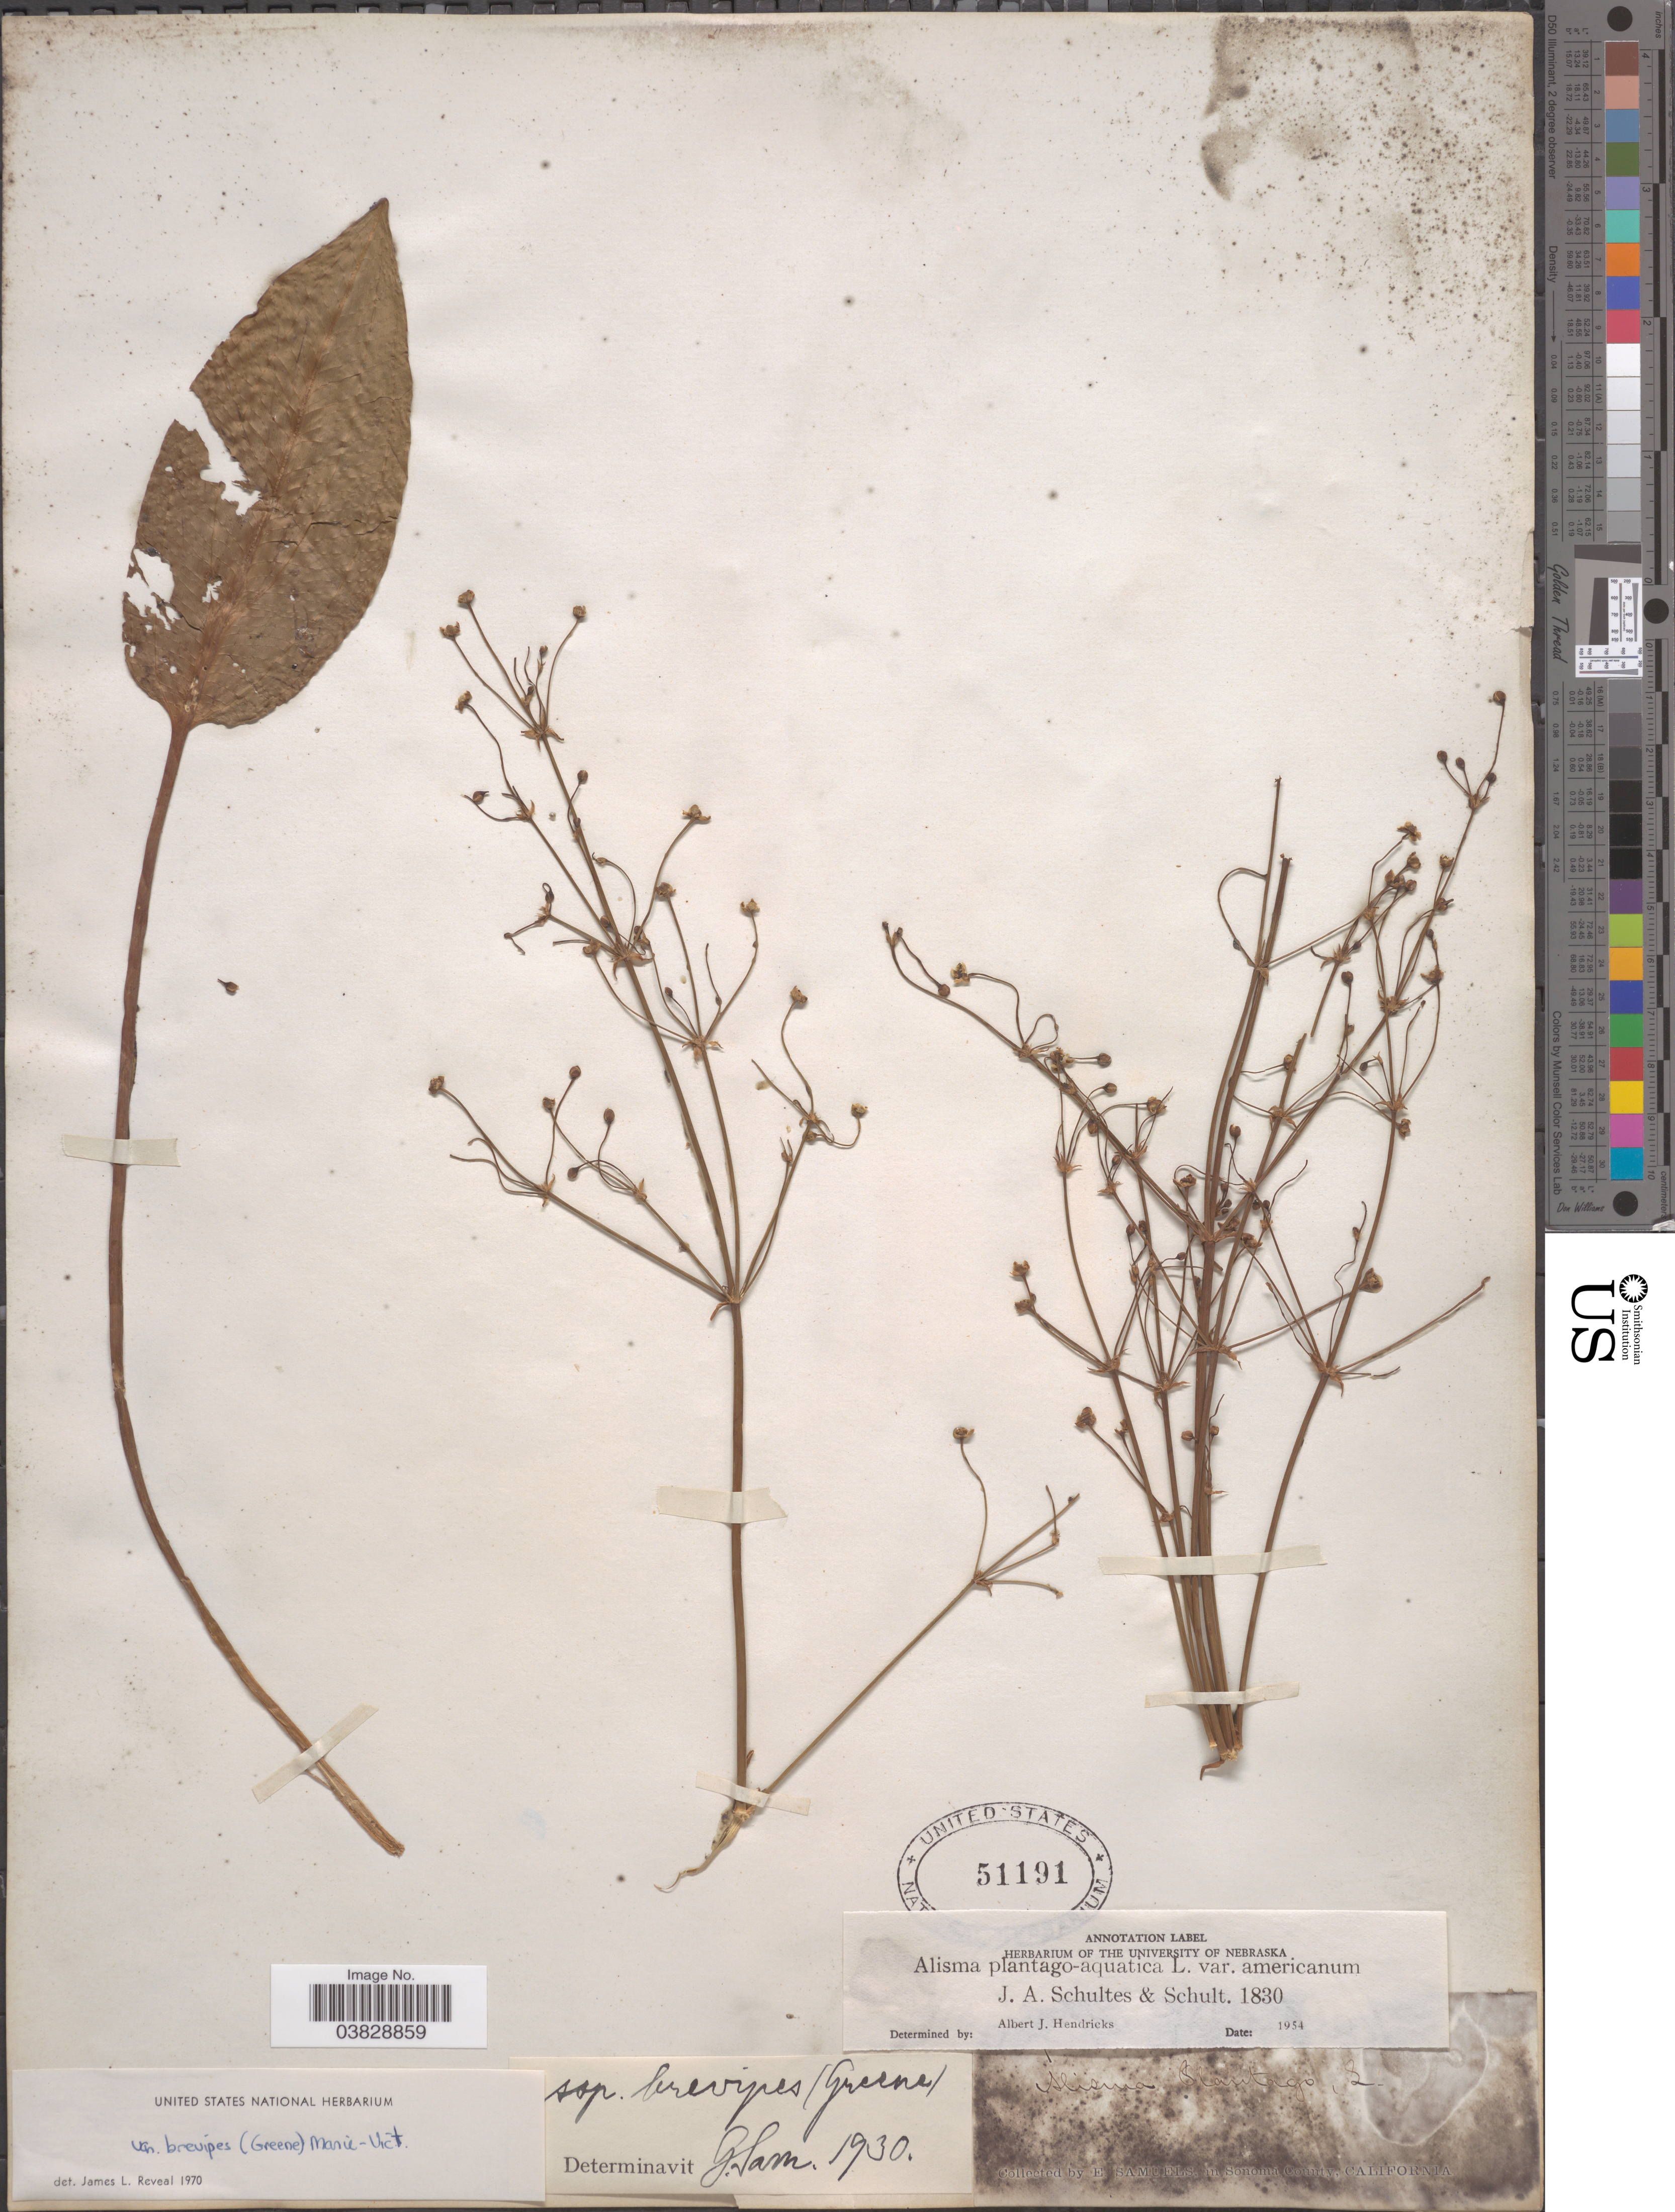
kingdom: Plantae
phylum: Tracheophyta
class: Liliopsida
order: Alismatales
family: Alismataceae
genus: Alisma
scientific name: Alisma plantago-aquatica var. americanum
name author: L.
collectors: E. Samuels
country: United States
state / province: California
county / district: Sonoma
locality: In Sonoma County.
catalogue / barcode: US 51191